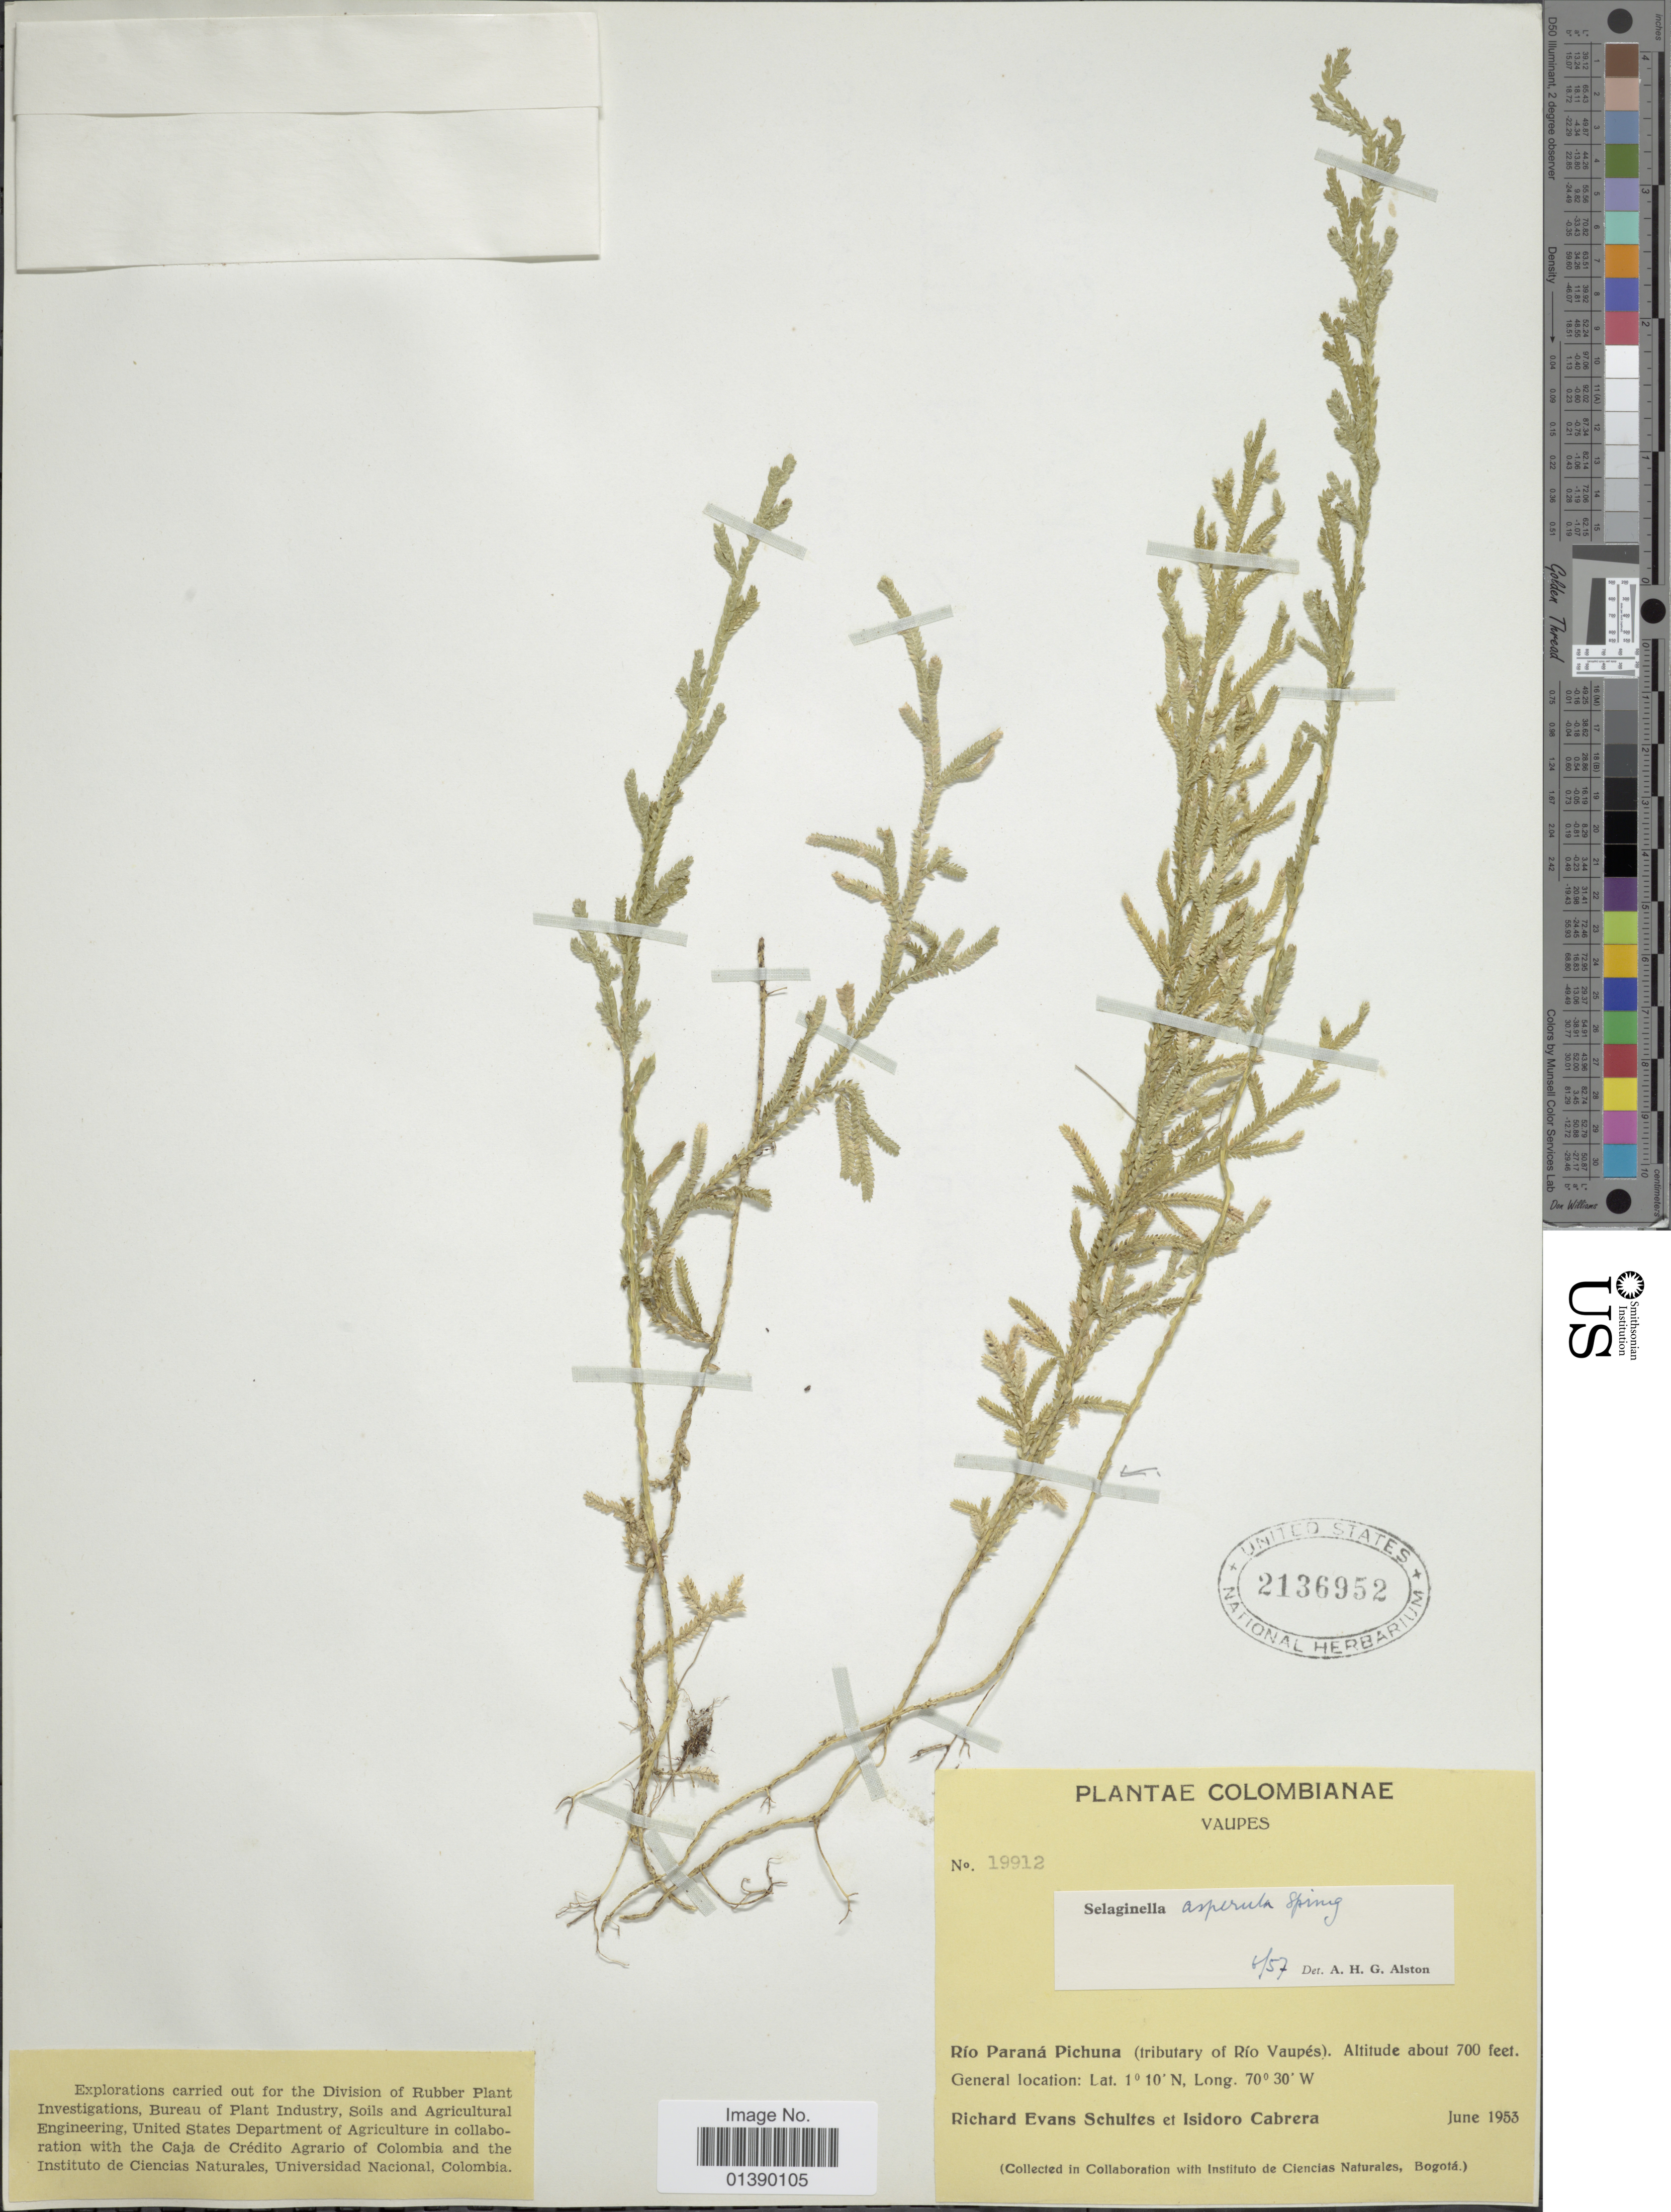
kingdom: Plantae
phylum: Tracheophyta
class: Lycopodiopsida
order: Selaginellales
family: Selaginellaceae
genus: Selaginella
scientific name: Selaginella asperula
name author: Spring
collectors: R. E. Schultes & I. Cabrera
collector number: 19912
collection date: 1953-06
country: Colombia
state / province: Vaupés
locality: Rio Parana Pichuna (tributary of Rio Vaupes)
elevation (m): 213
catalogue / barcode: US 2136952